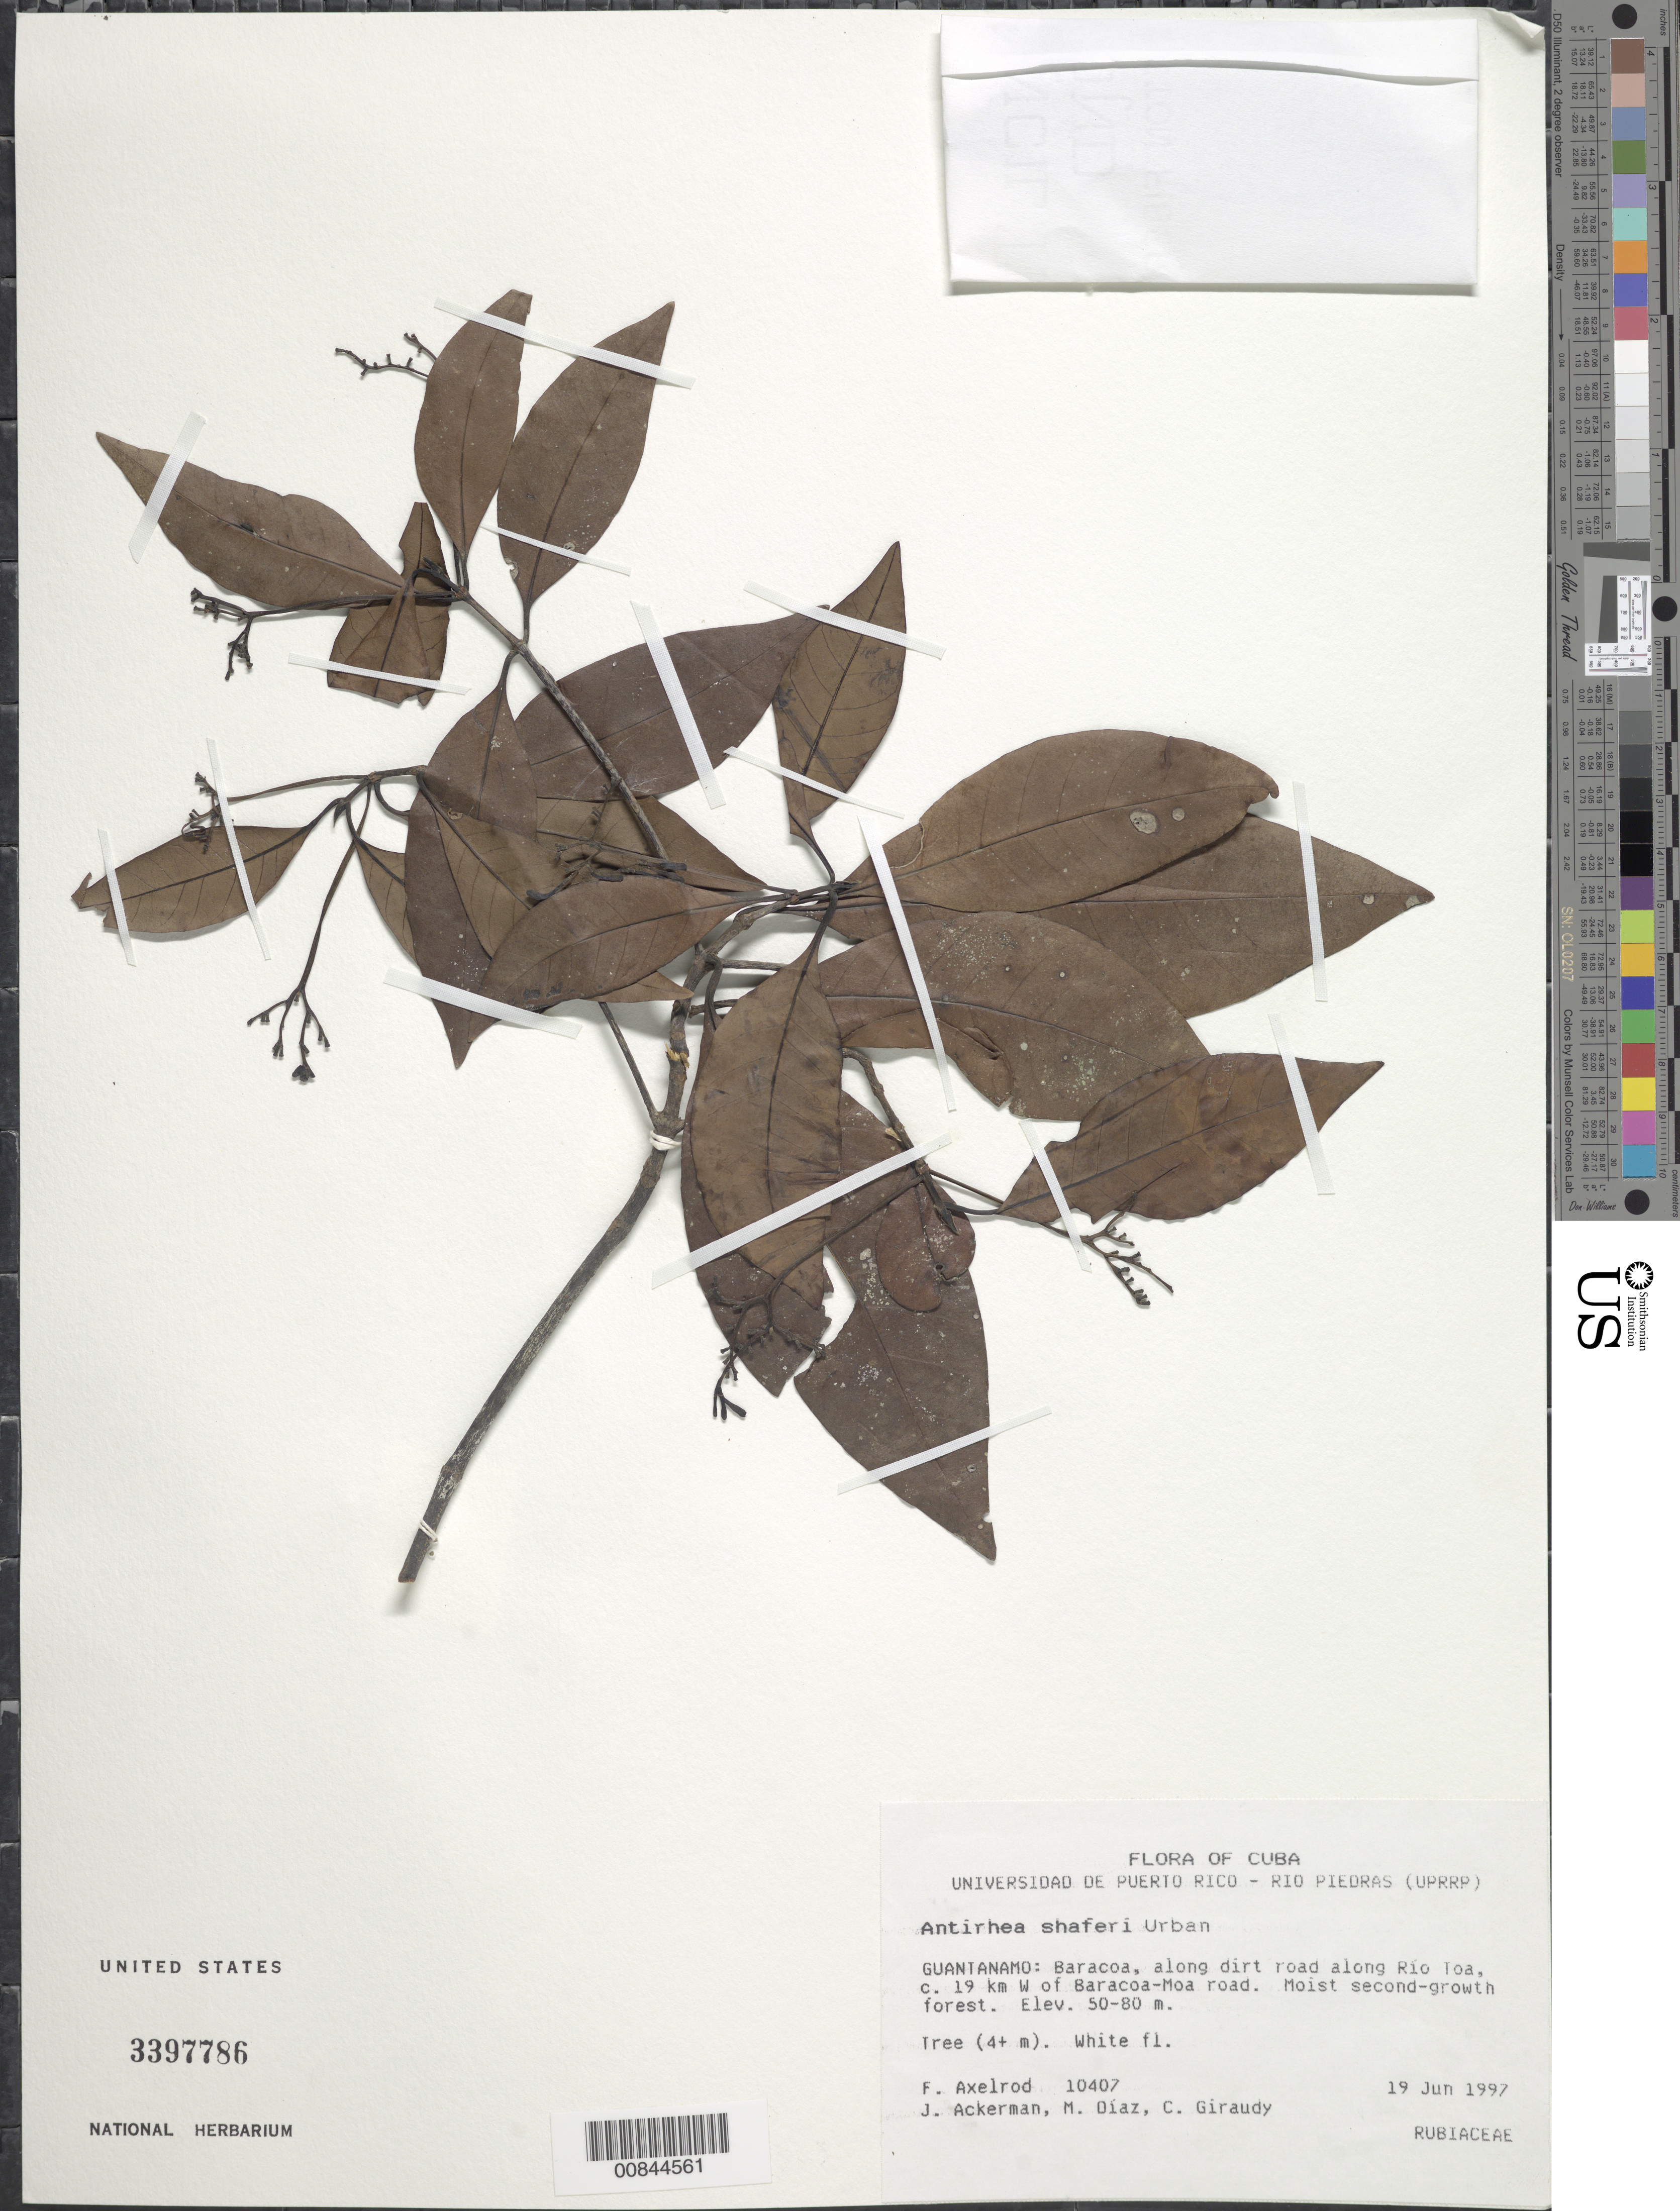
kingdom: Plantae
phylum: Tracheophyta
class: Magnoliopsida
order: Gentianales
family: Rubiaceae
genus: Stenostomum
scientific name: Stenostomum shaferi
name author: (Urb.) Borhidi & Fernández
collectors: F. S. Axelrod, J. D. Ackerman, M. Díaz & C. Giraudy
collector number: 10407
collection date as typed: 19 Jun 1997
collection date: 1997-06-19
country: Cuba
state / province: Guantanamo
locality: Baracoa, along dirt road, along Rio Toa, c. 19 km W of Baracoa-Moa road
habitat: Moist second-growth forest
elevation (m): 50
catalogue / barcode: US 3397786